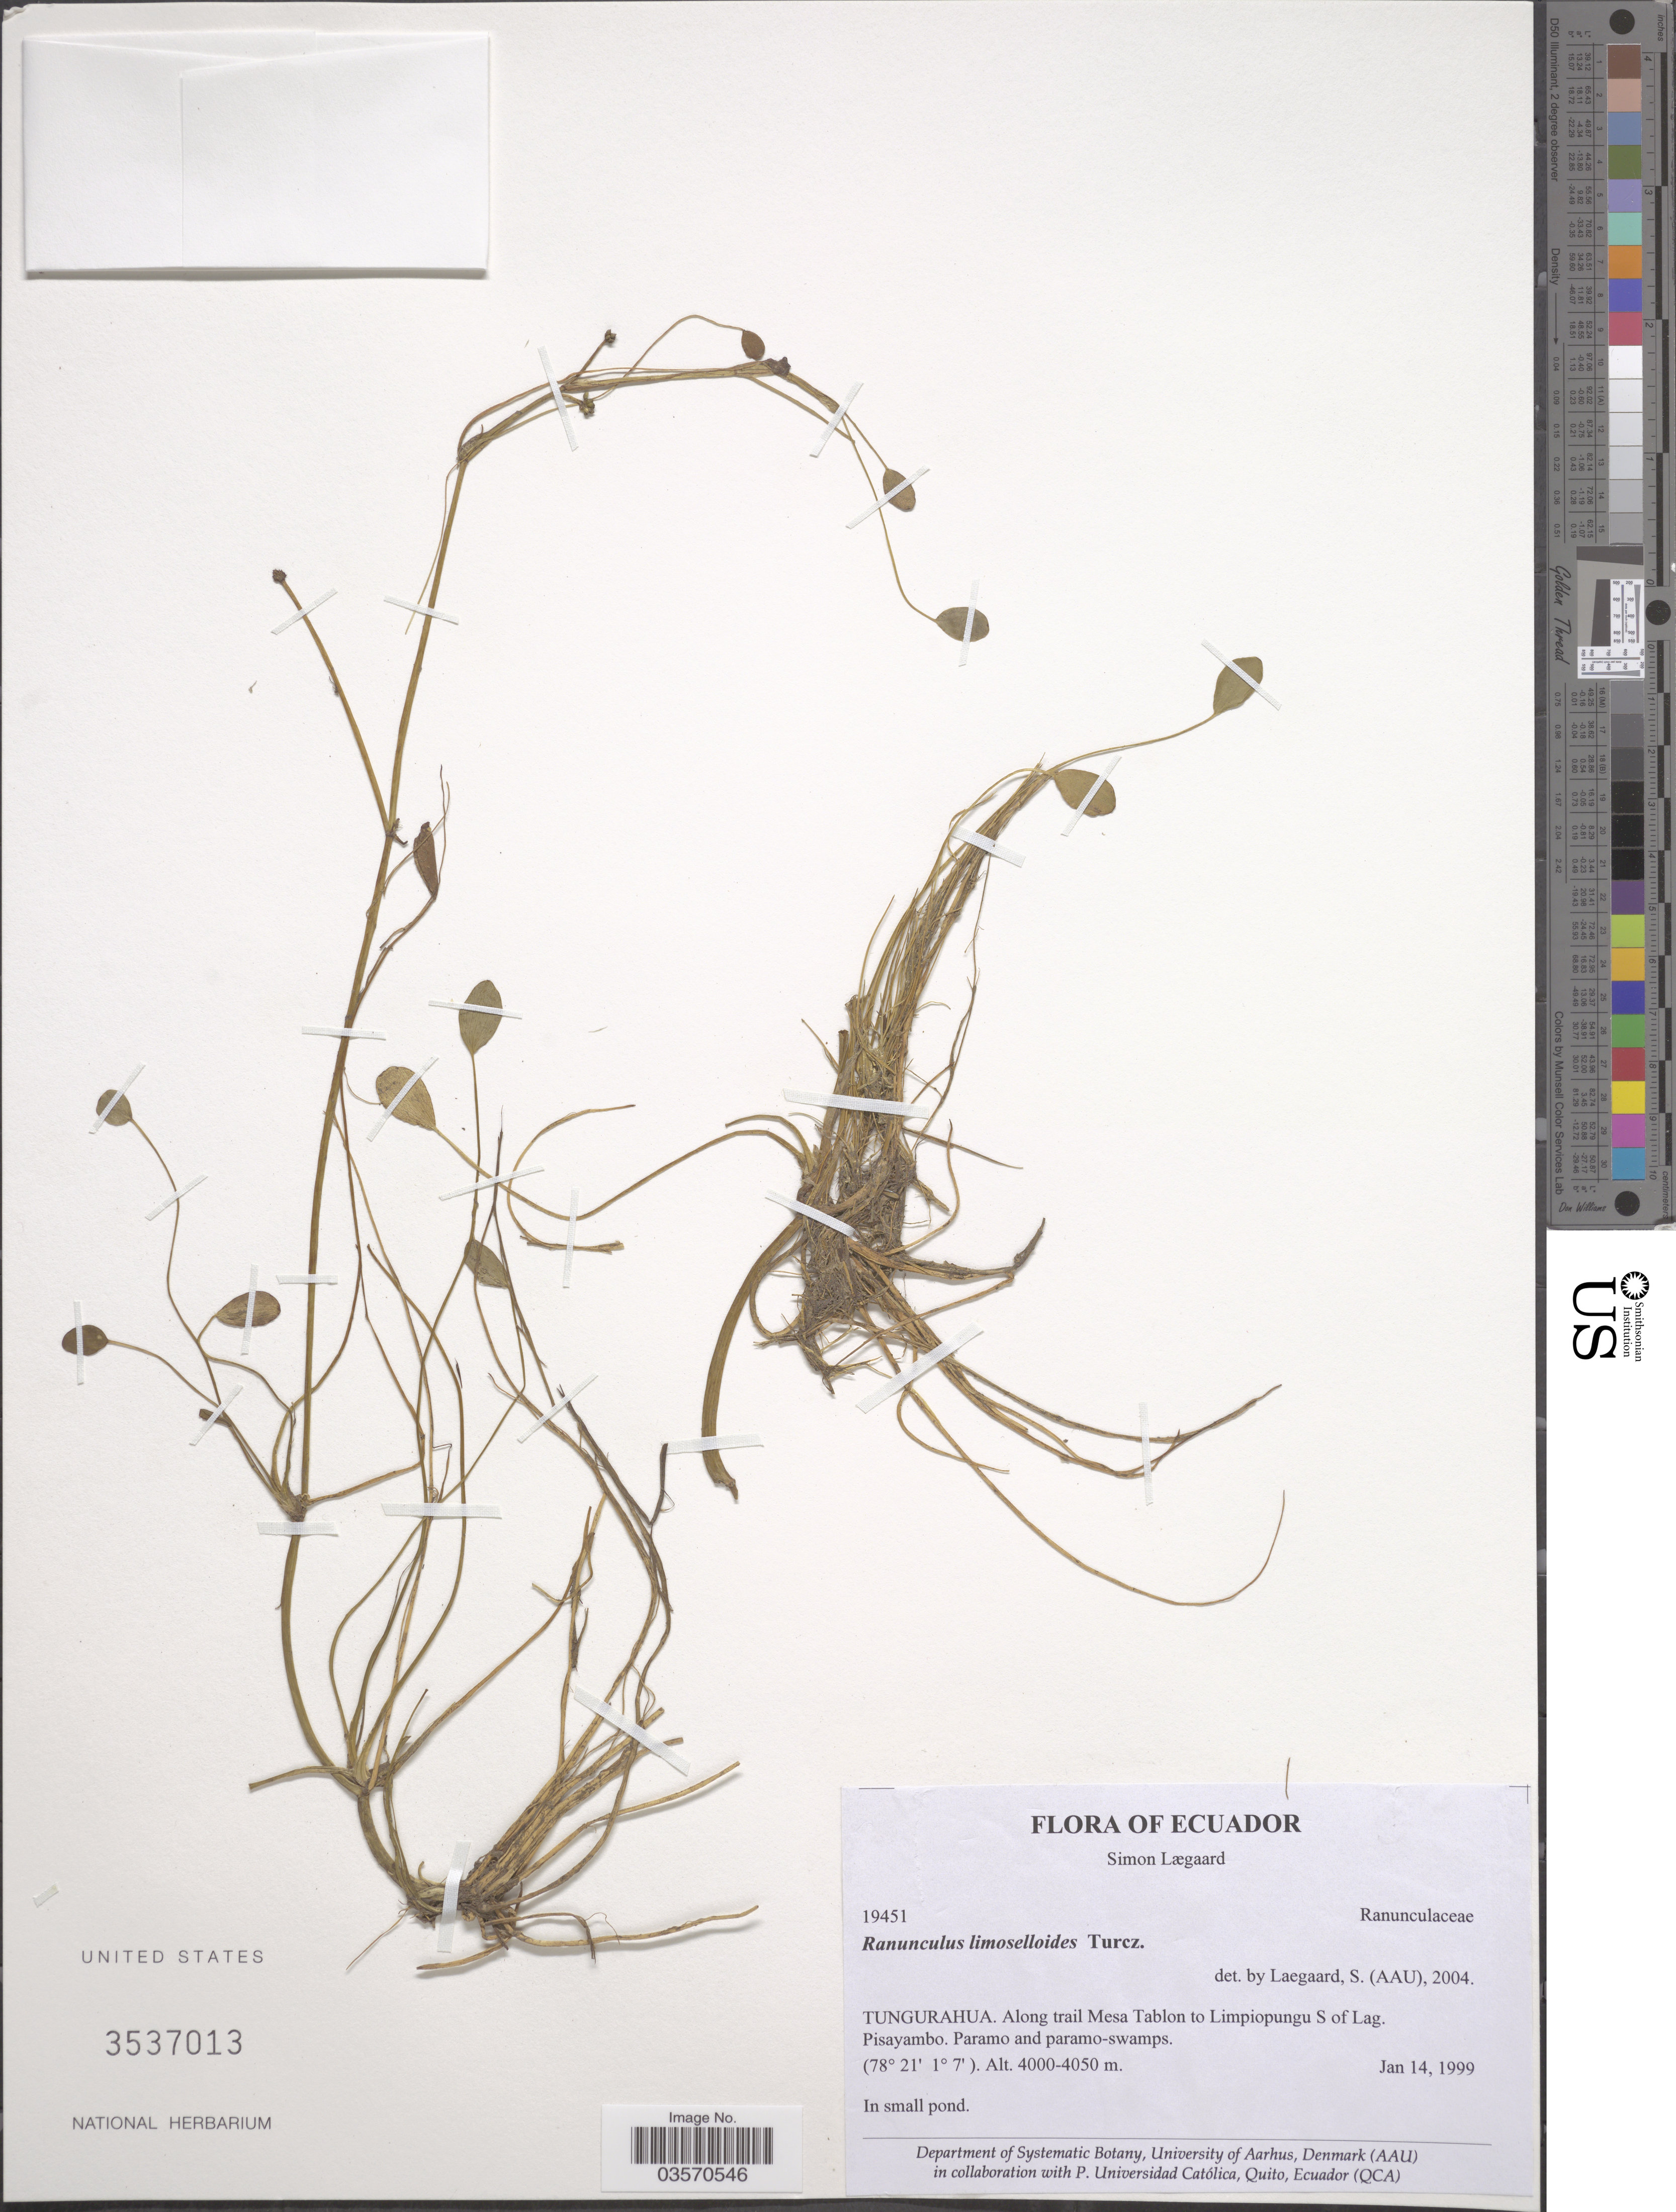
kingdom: Plantae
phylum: Tracheophyta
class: Magnoliopsida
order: Ranunculales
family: Ranunculaceae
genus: Ranunculus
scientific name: Ranunculus limoselloides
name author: Turcz.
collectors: S. Lægaard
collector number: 19451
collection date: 1999-01-14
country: Ecuador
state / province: Tungurahua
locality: Along trail Mesa Tablon to Limpiopungu S of Lag. Pisayambo.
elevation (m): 4000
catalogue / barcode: US 3537013